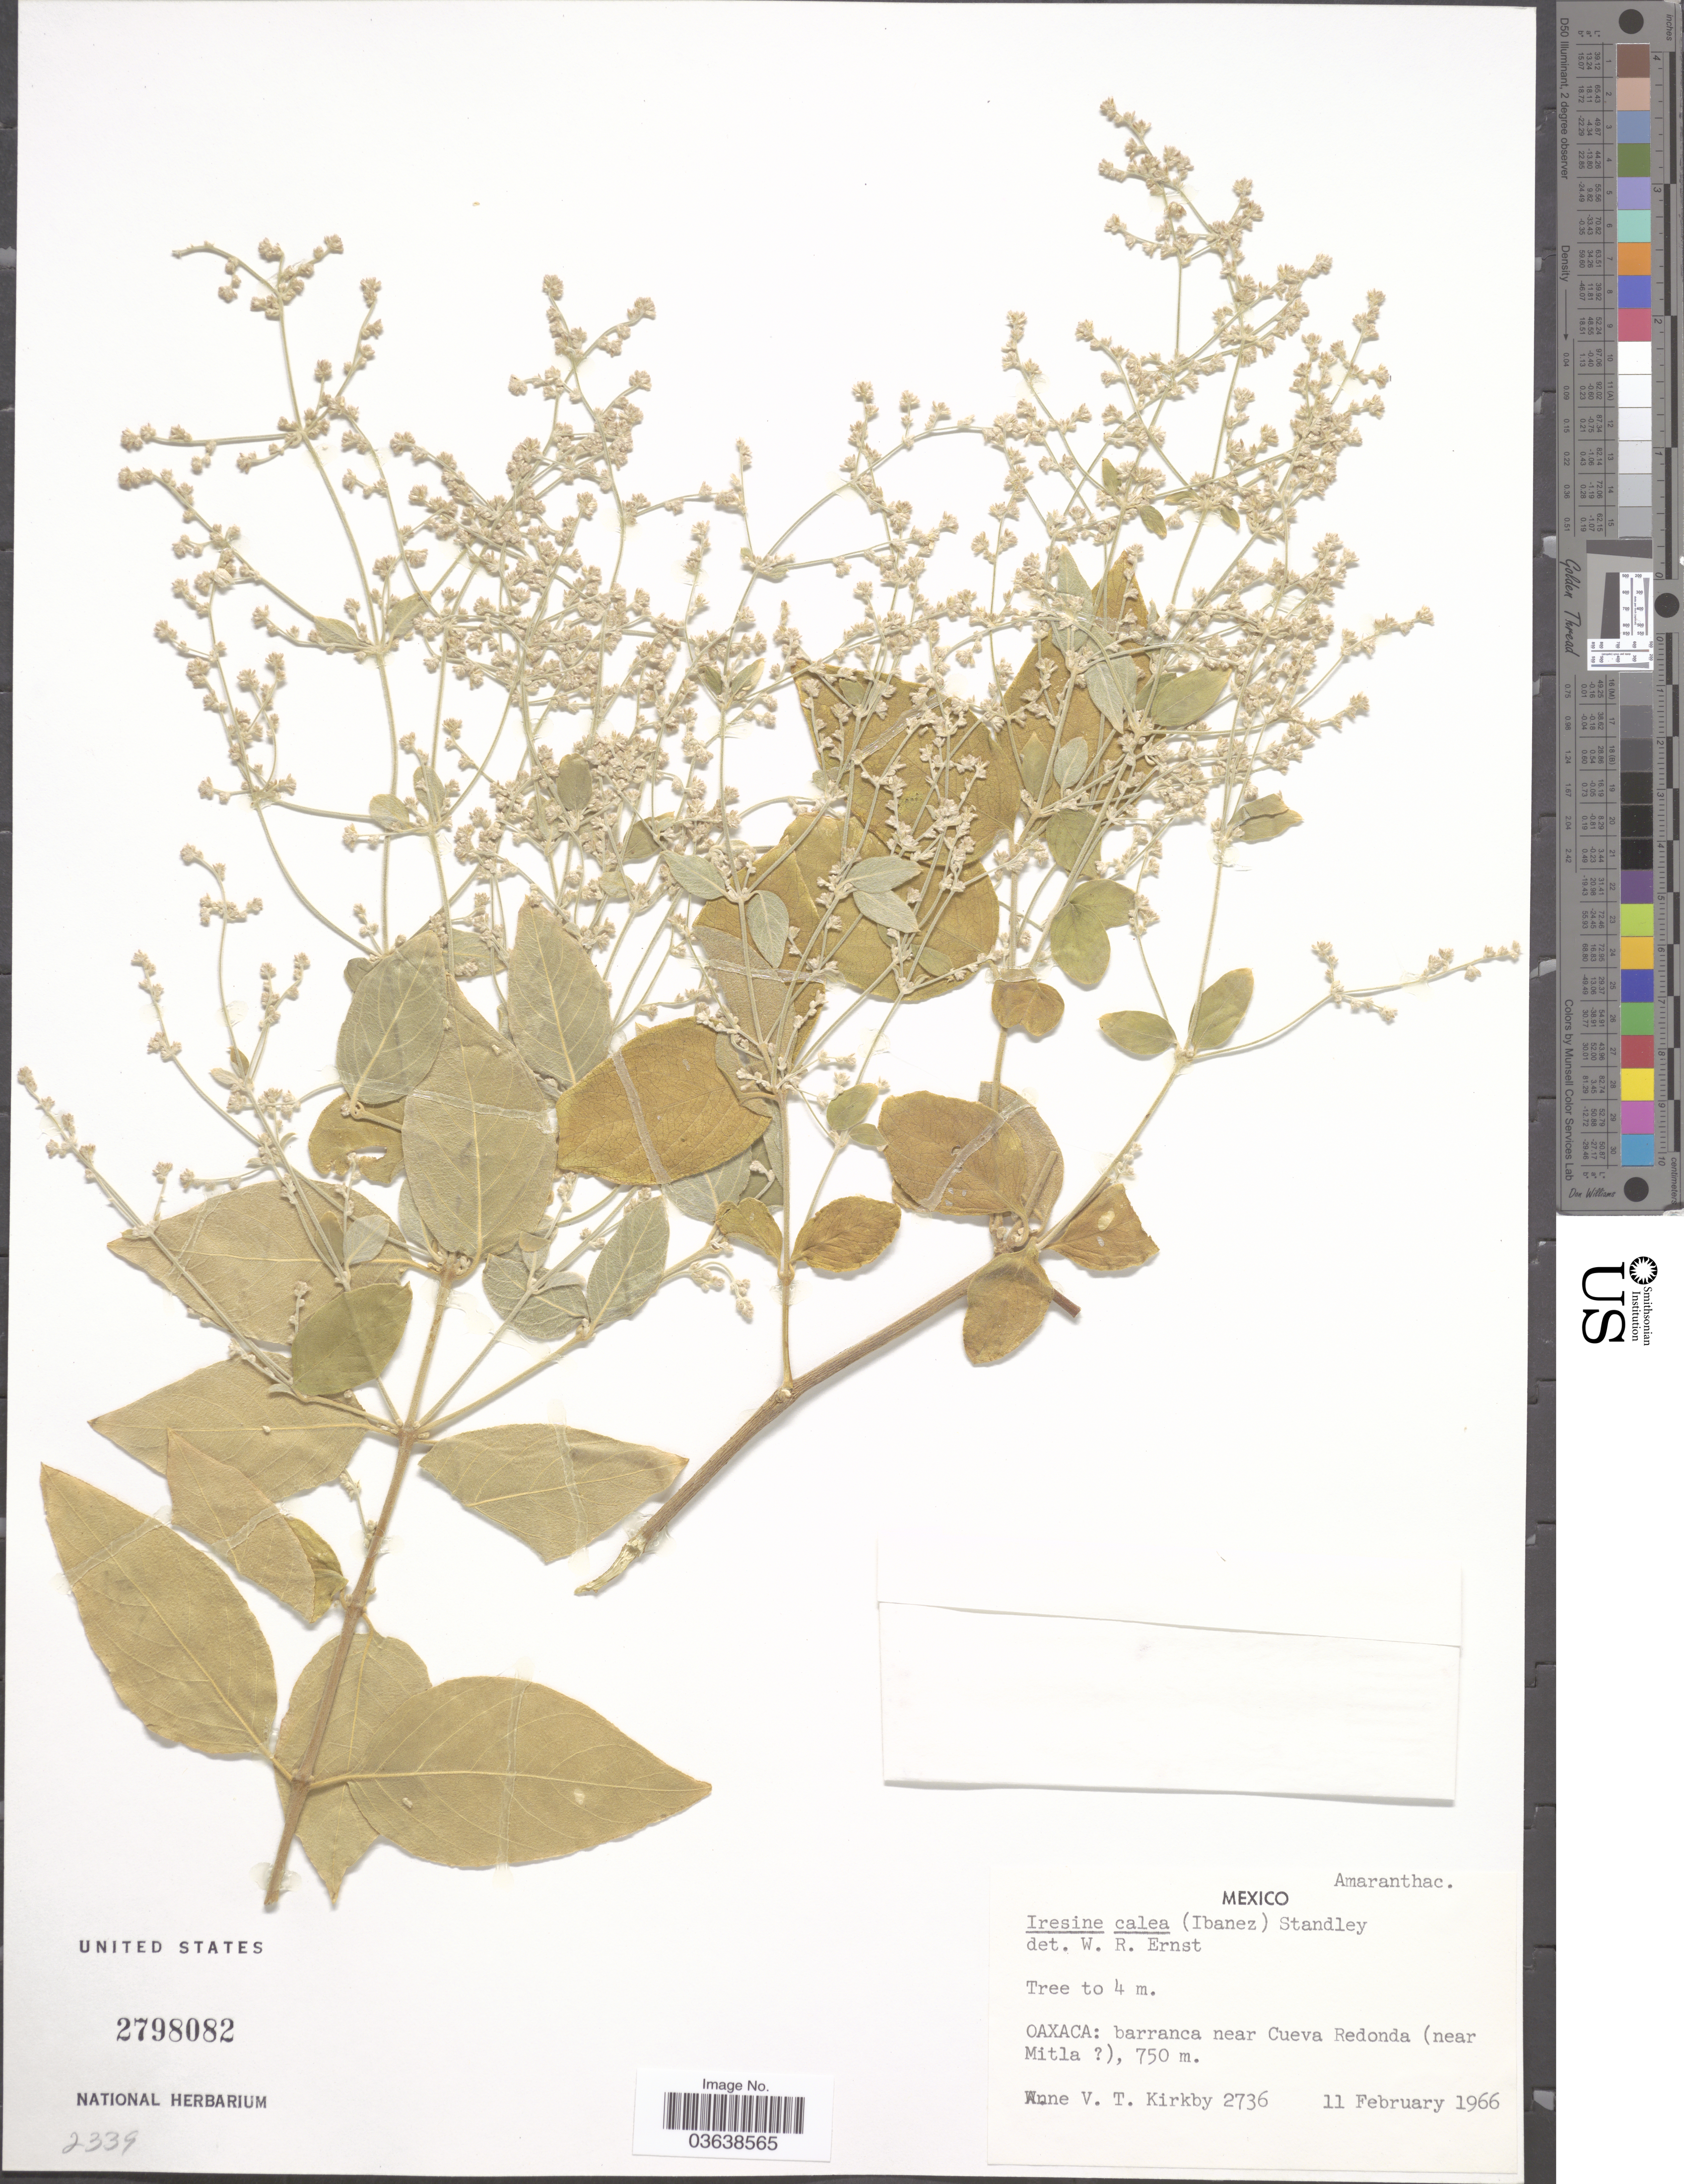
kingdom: Plantae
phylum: Tracheophyta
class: Magnoliopsida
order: Caryophyllales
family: Amaranthaceae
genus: Iresine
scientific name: Iresine calea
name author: (Ibáñez) Standl.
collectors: A. Kirkby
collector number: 2736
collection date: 1966-02-11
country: Mexico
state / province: Oaxaca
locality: Barranca near Cueva Redonda (near Mitla [unsure placement]).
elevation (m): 750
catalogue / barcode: US 2798082